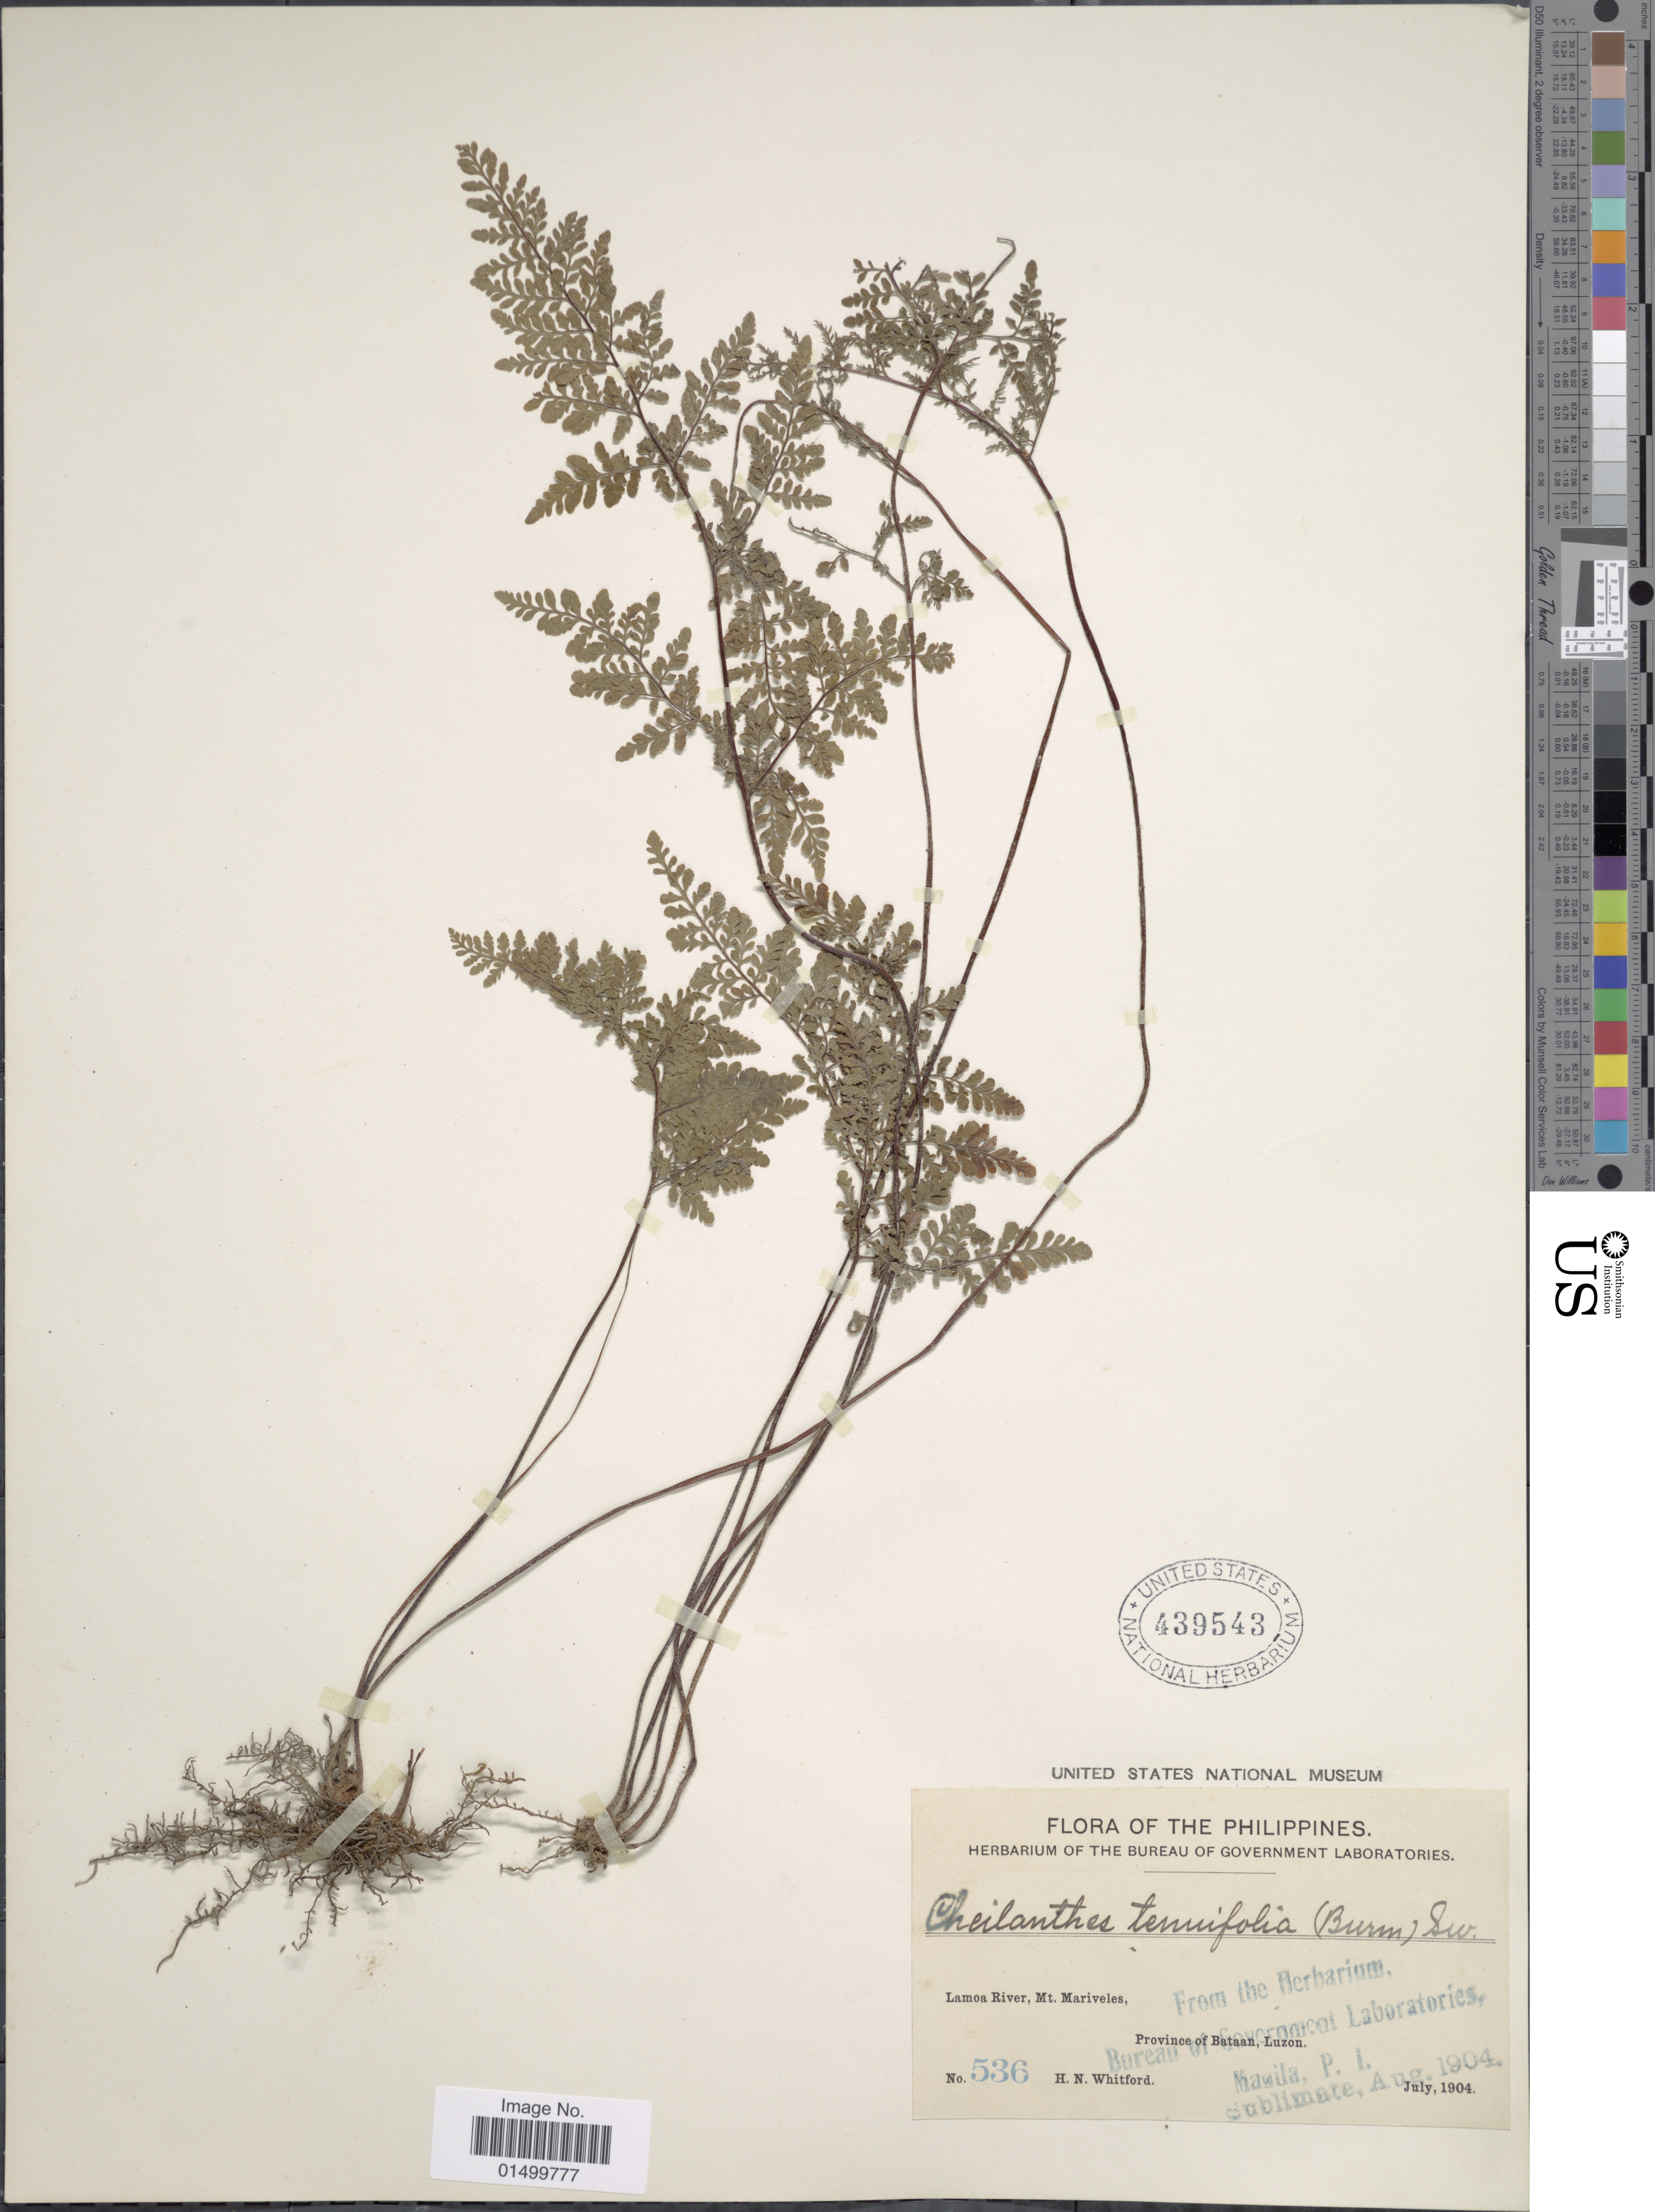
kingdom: Plantae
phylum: Tracheophyta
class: Polypodiopsida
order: Polypodiales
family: Pteridaceae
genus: Cheilanthes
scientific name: Cheilanthes tenuifolia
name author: (Burm. f.) Sw.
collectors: H. N. Whitford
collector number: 536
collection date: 1904-07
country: Philippines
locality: Lamao River, Mt. Mariveles, Province of Bataan, Luzon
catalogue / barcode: US 439543